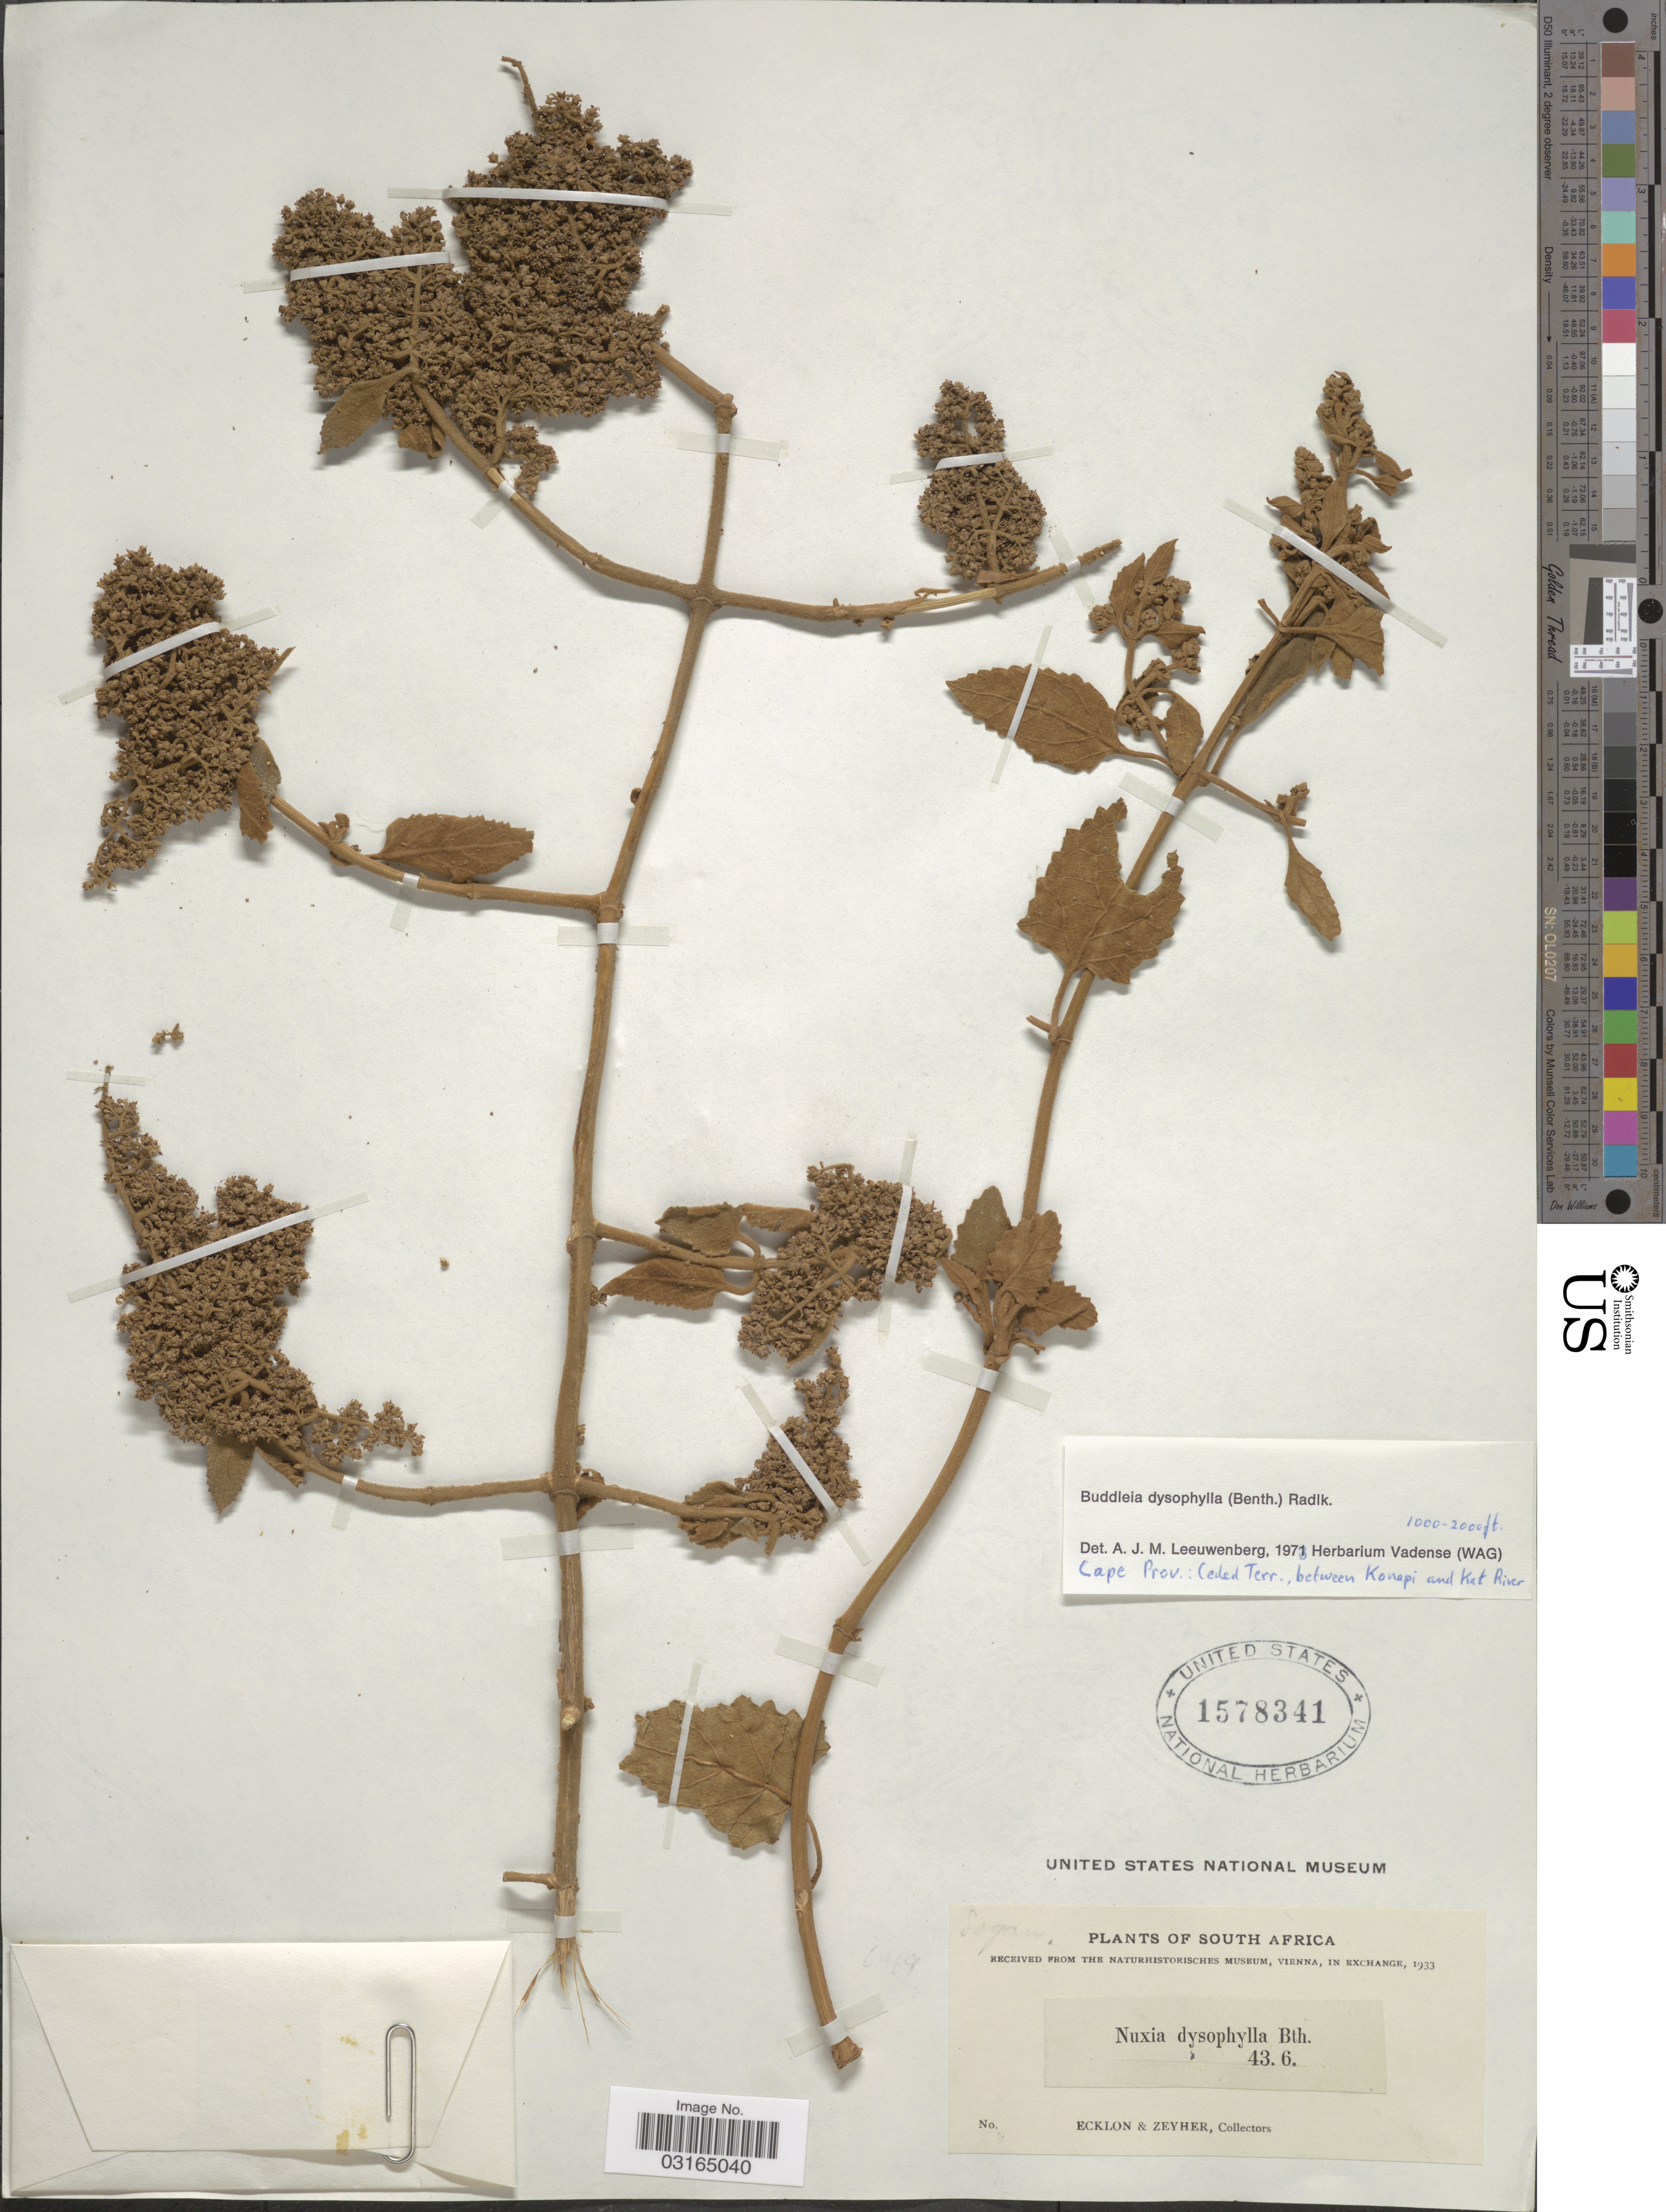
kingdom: Plantae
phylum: Tracheophyta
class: Magnoliopsida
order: Lamiales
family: Scrophulariaceae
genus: Buddleja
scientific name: Buddleja dysophylla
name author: (Benth.) Radlk.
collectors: -. Ecklon & -. Zeyher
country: South Africa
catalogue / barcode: US 1578341